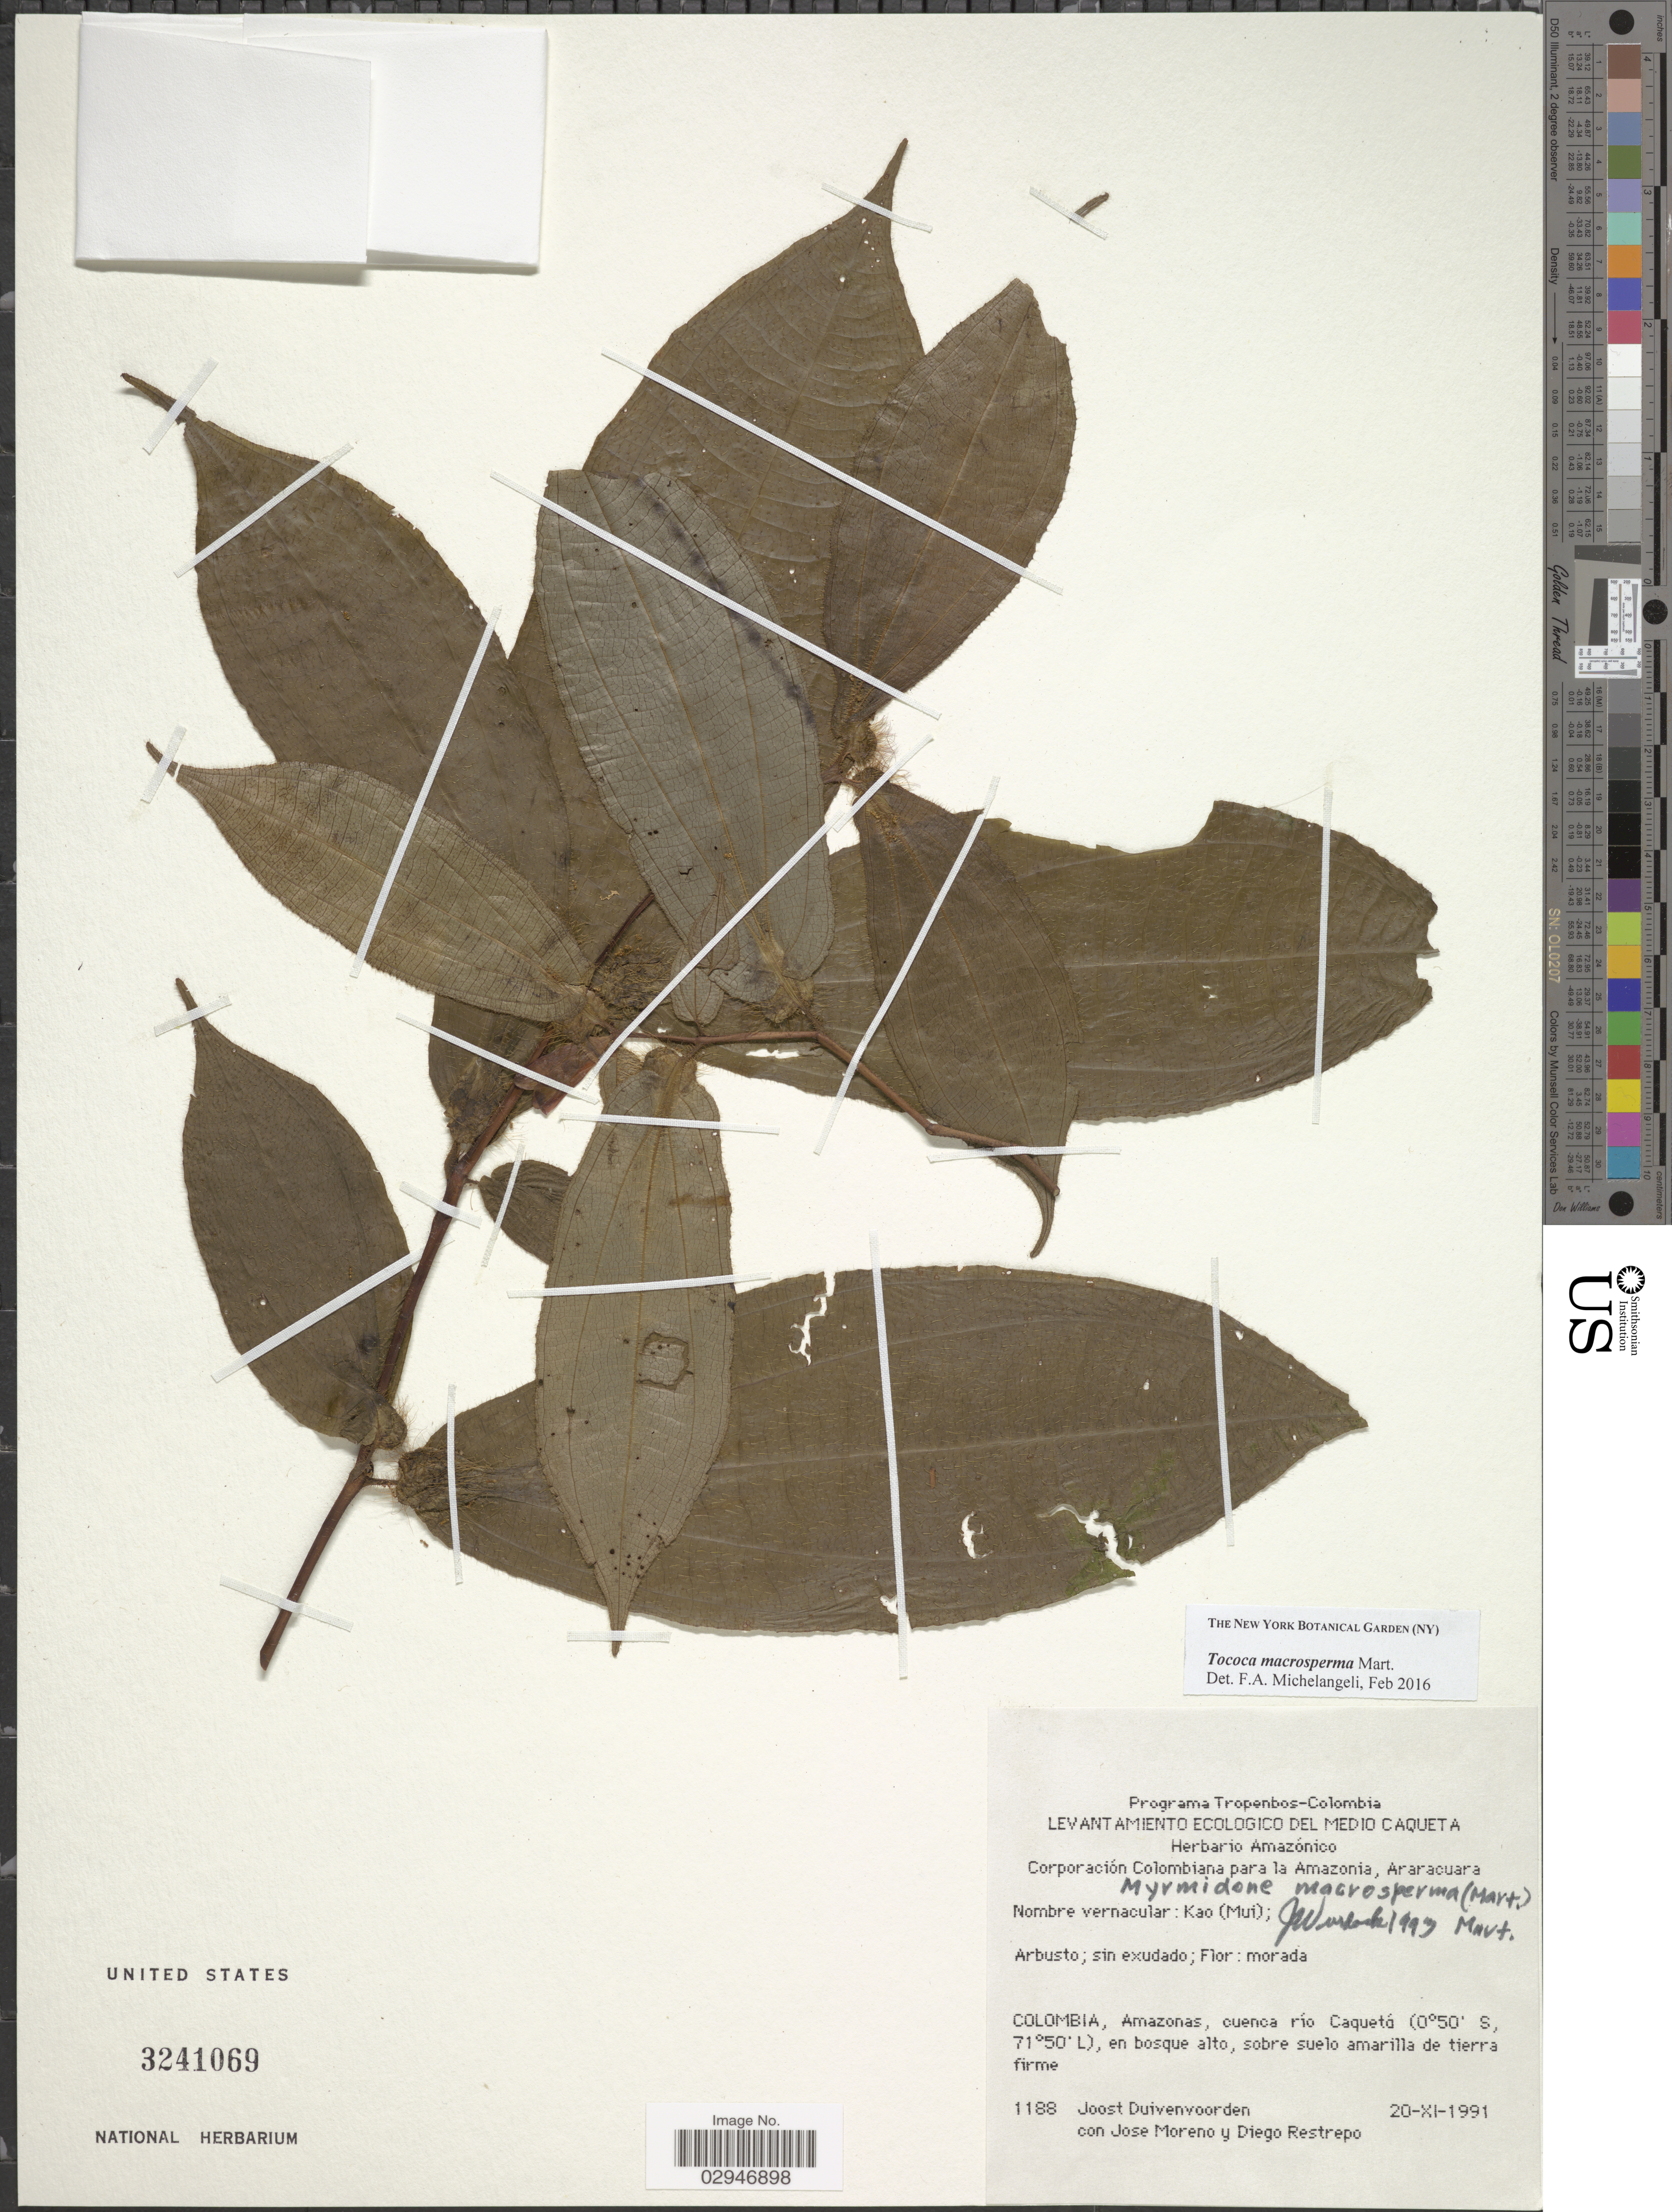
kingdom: Plantae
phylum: Tracheophyta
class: Magnoliopsida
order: Myrtales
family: Melastomataceae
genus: Tococa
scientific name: Tococa macrosperma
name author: Mart.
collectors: J. Duivenvoorden, J. Moreno & D. Restrepo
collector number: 1188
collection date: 1991-11-20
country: Colombia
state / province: Amazônas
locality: Cuenca río Caquetá, en bosque alto, sobre alto amarilla de tierra firme.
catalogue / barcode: US 3241069